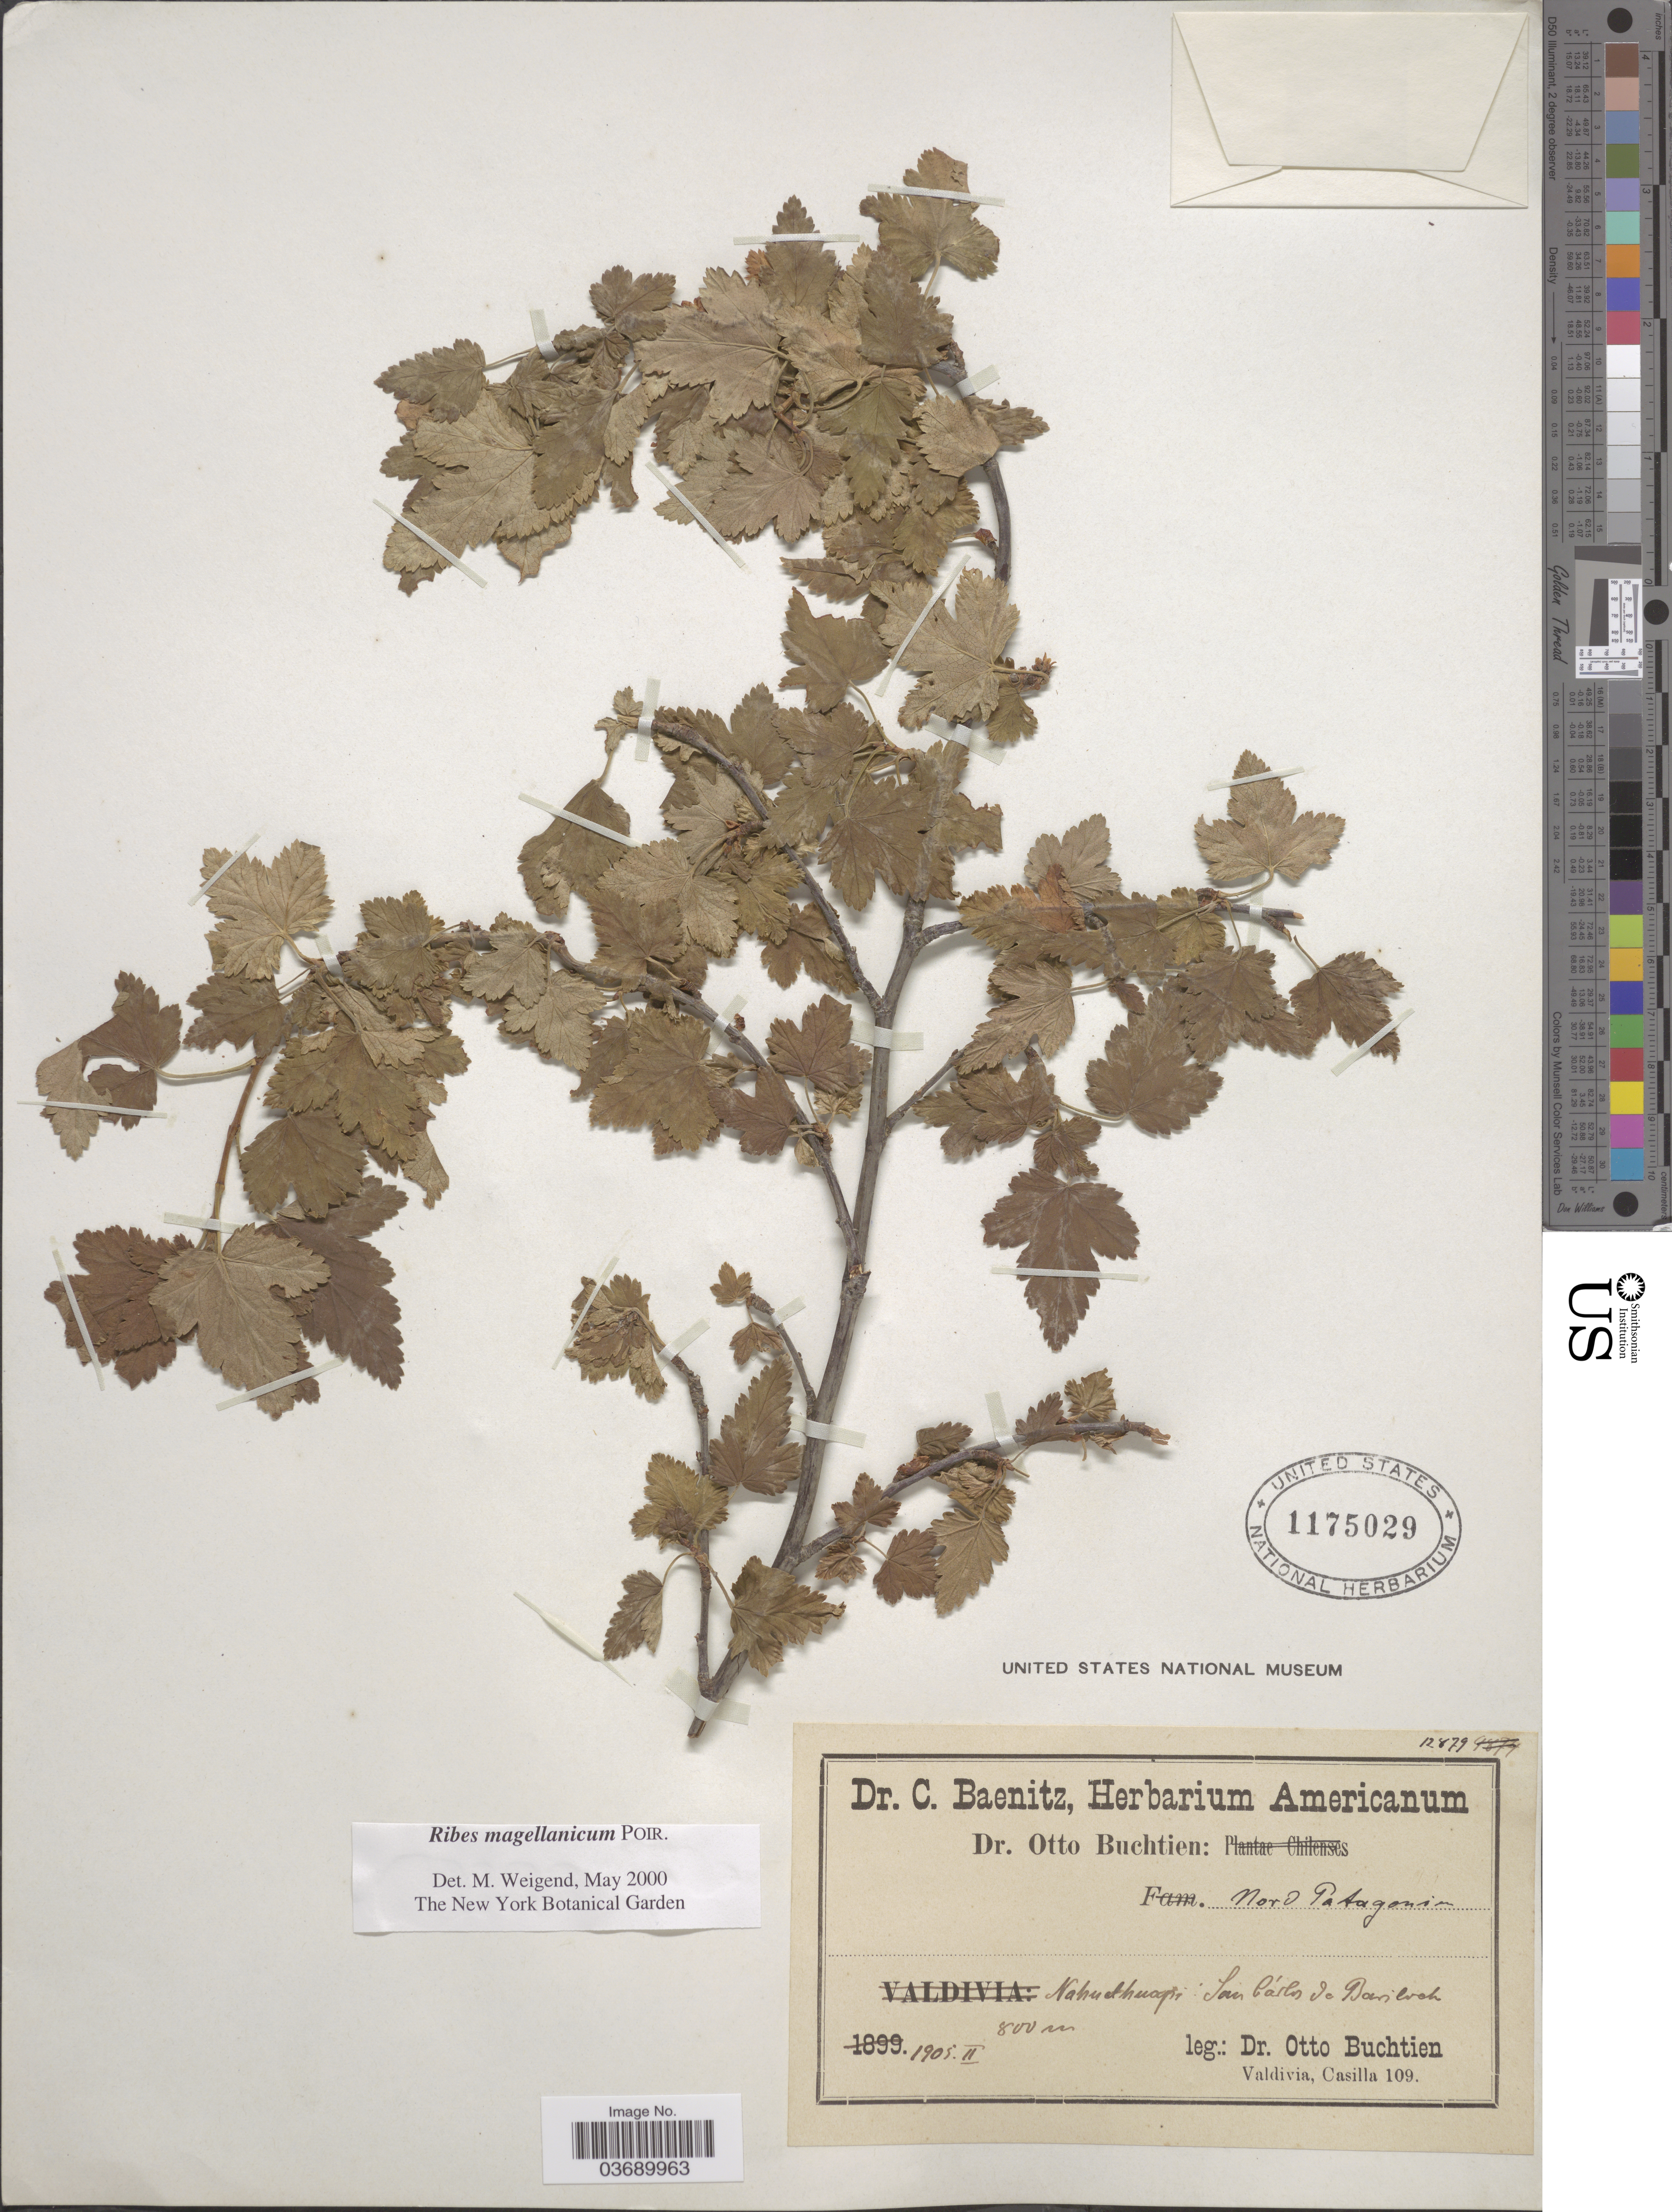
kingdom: Plantae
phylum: Tracheophyta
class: Magnoliopsida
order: Saxifragales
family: Grossulariaceae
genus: Ribes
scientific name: Ribes magellanicum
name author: Poir.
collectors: O. Buchtien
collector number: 12879?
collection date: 1905-02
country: Argentina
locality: Nord-Patagonia. Nahuelhuapi: San Carlós de Bariloche.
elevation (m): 800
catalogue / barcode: US 1175029